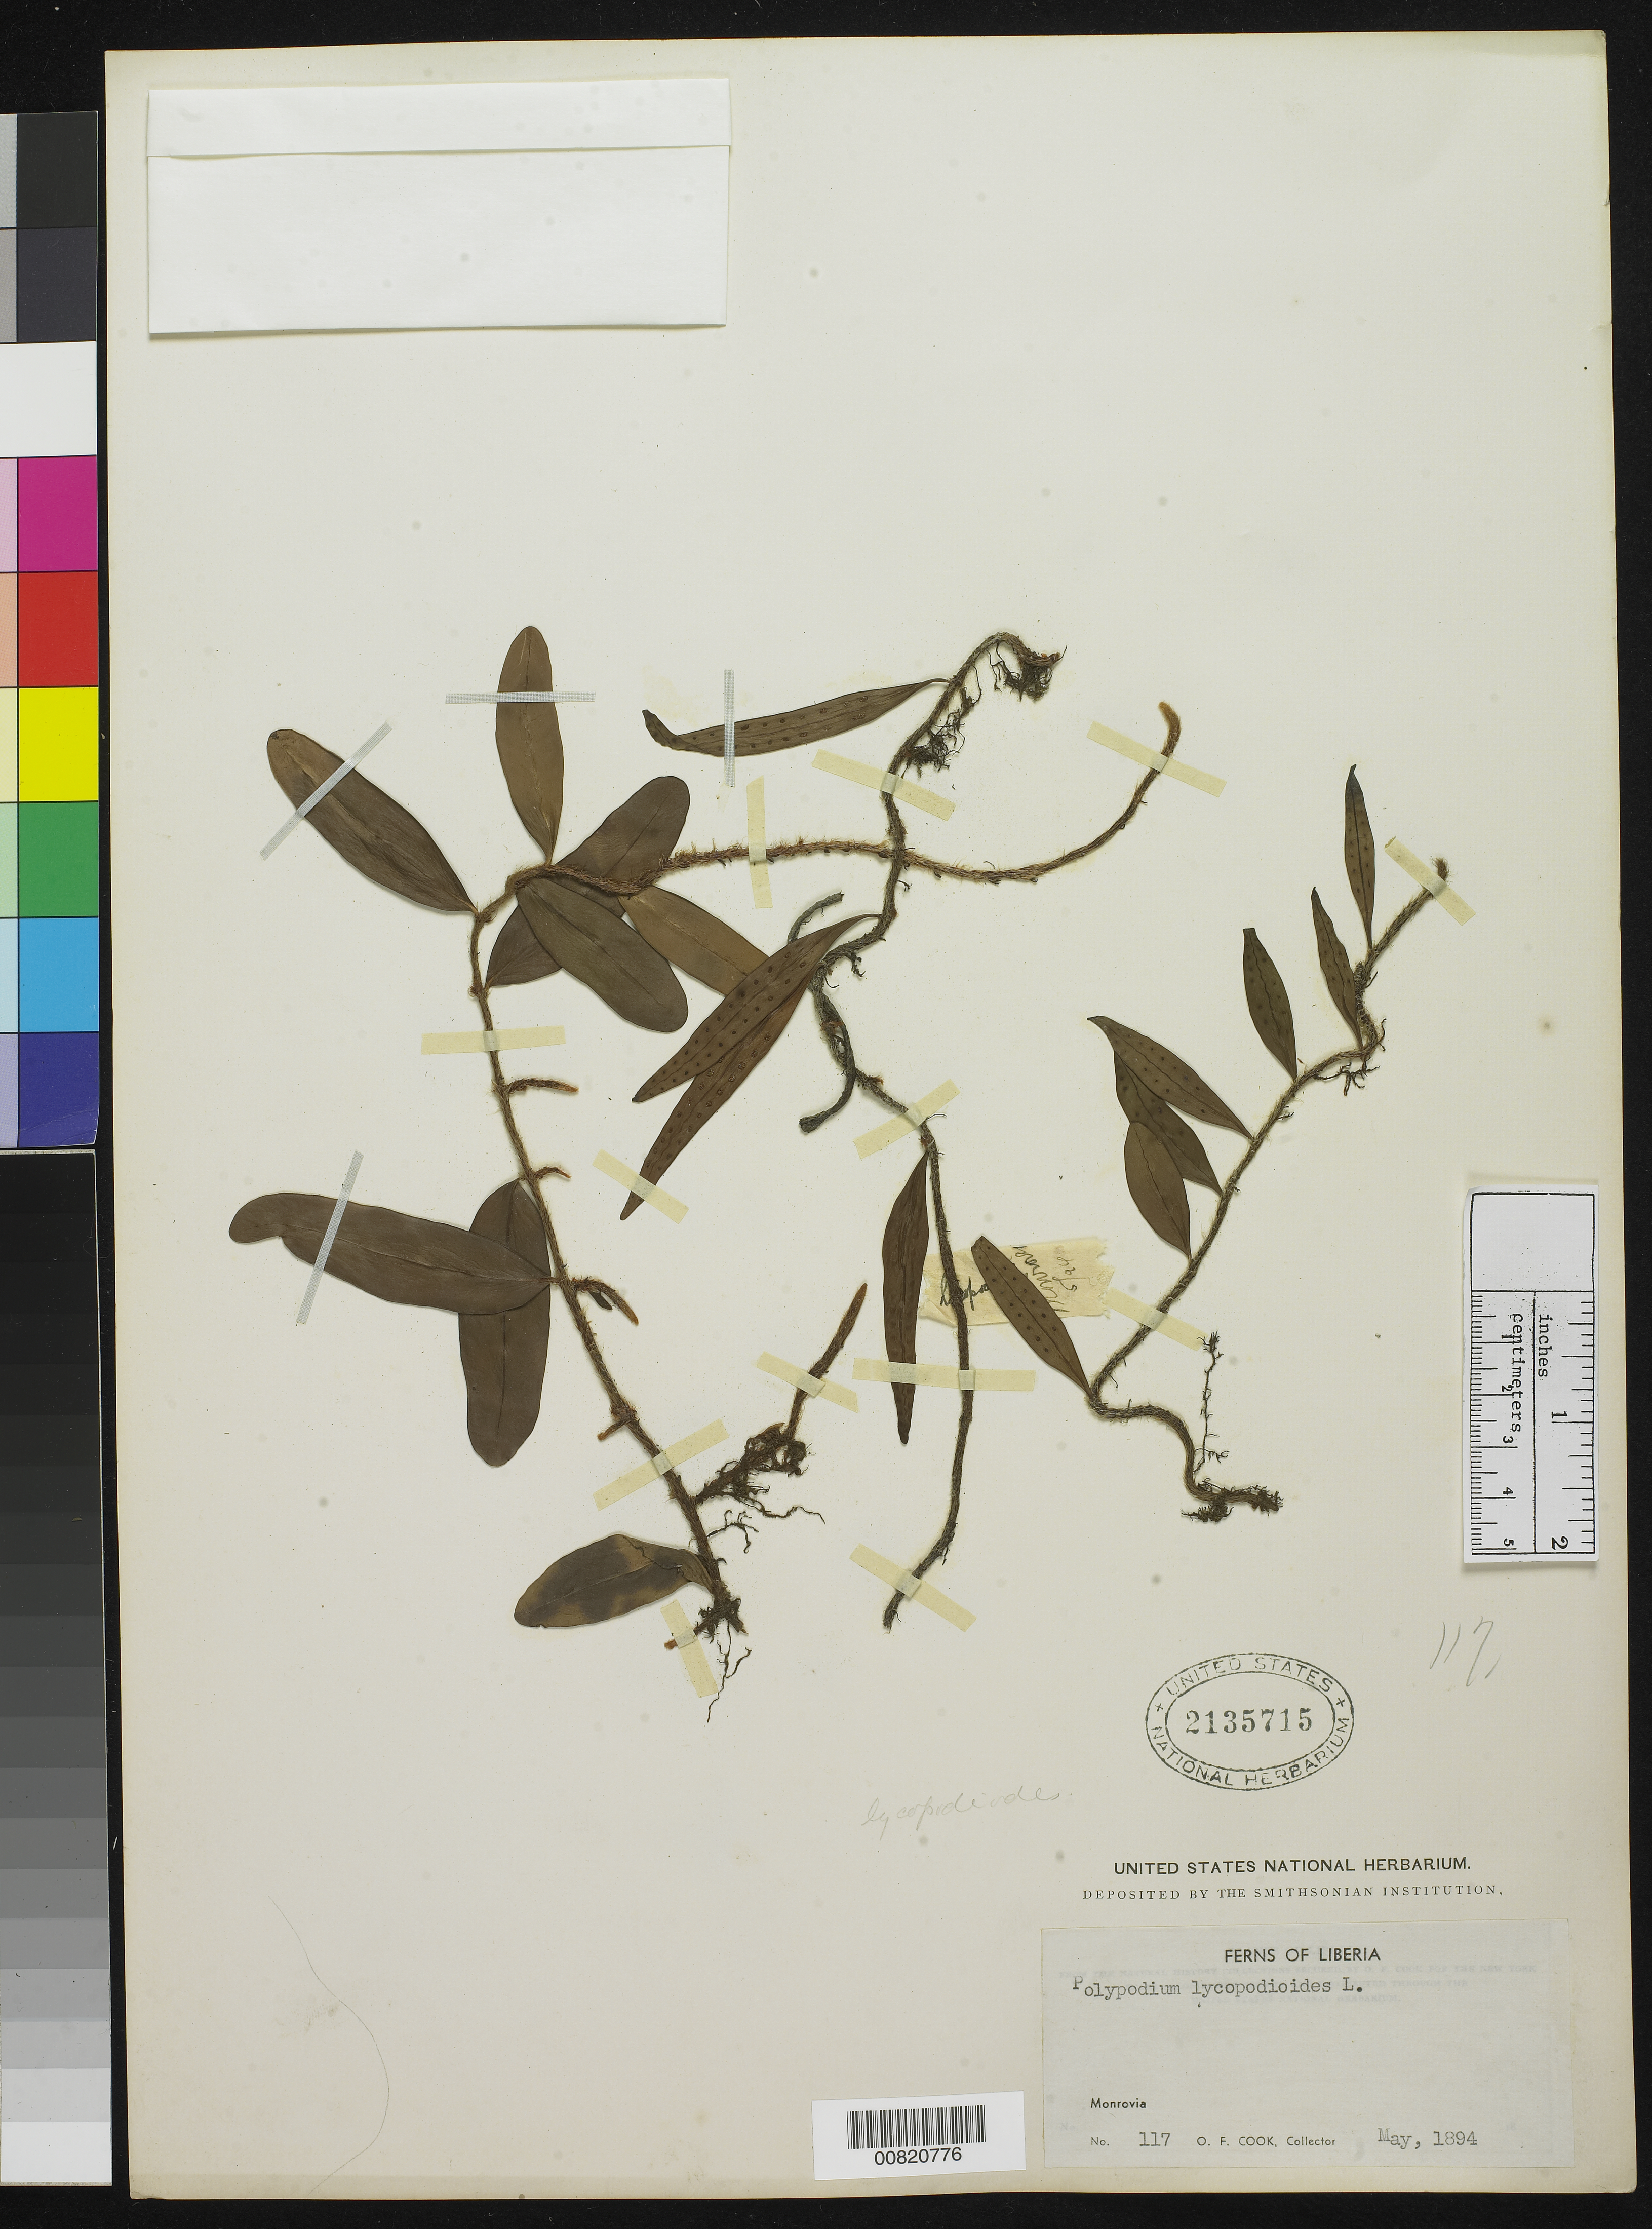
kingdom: Plantae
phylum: Tracheophyta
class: Polypodiopsida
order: Polypodiales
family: Polypodiaceae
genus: Polypodium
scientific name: Polypodium lycopodioides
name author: L.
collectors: O. F. Cook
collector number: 117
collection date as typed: May 1894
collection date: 1894-05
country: Liberia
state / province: Montserrado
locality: Monrovia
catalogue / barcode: US 2135715